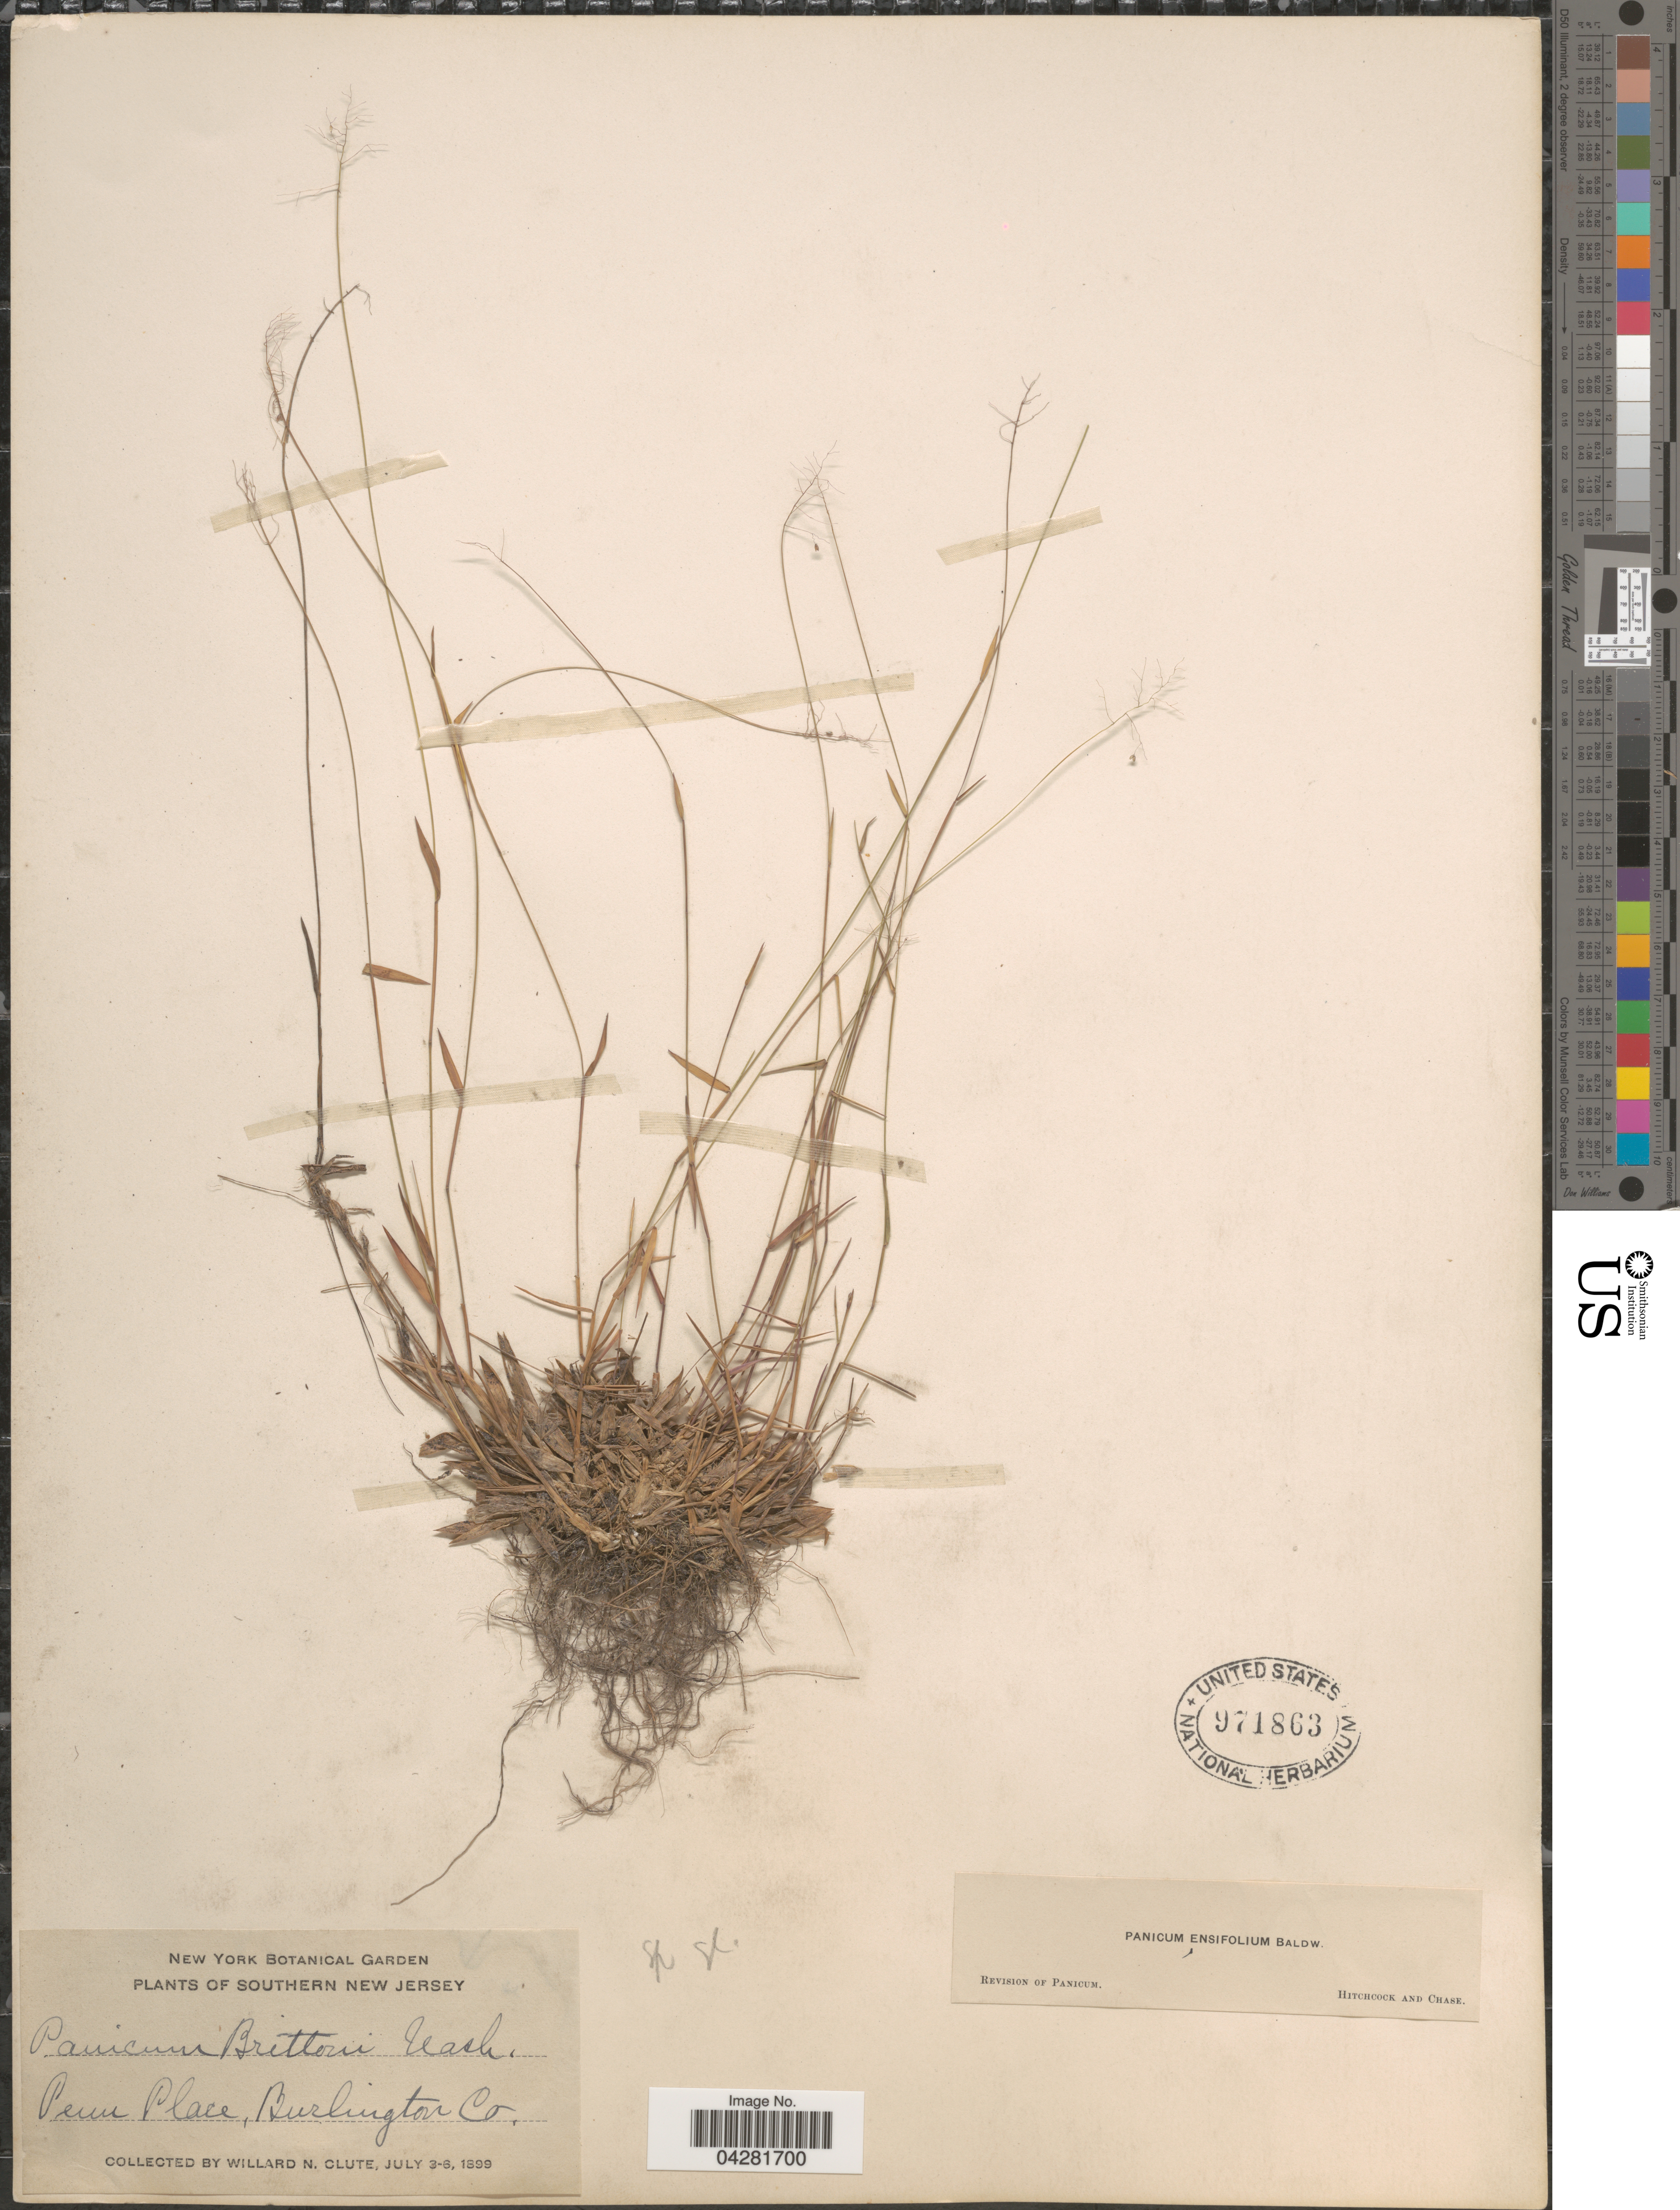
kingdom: Plantae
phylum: Tracheophyta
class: Liliopsida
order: Poales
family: Poaceae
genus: Dichanthelium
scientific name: Dichanthelium ensifolium var. ensifolium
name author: (Baldwin ex Elliot) Gould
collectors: W. N. Clute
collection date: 1899-07-03/1899-07-06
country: United States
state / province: New Jersey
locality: Southern New Jersey. Penn Place, Burlington Co.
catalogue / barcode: US 971863